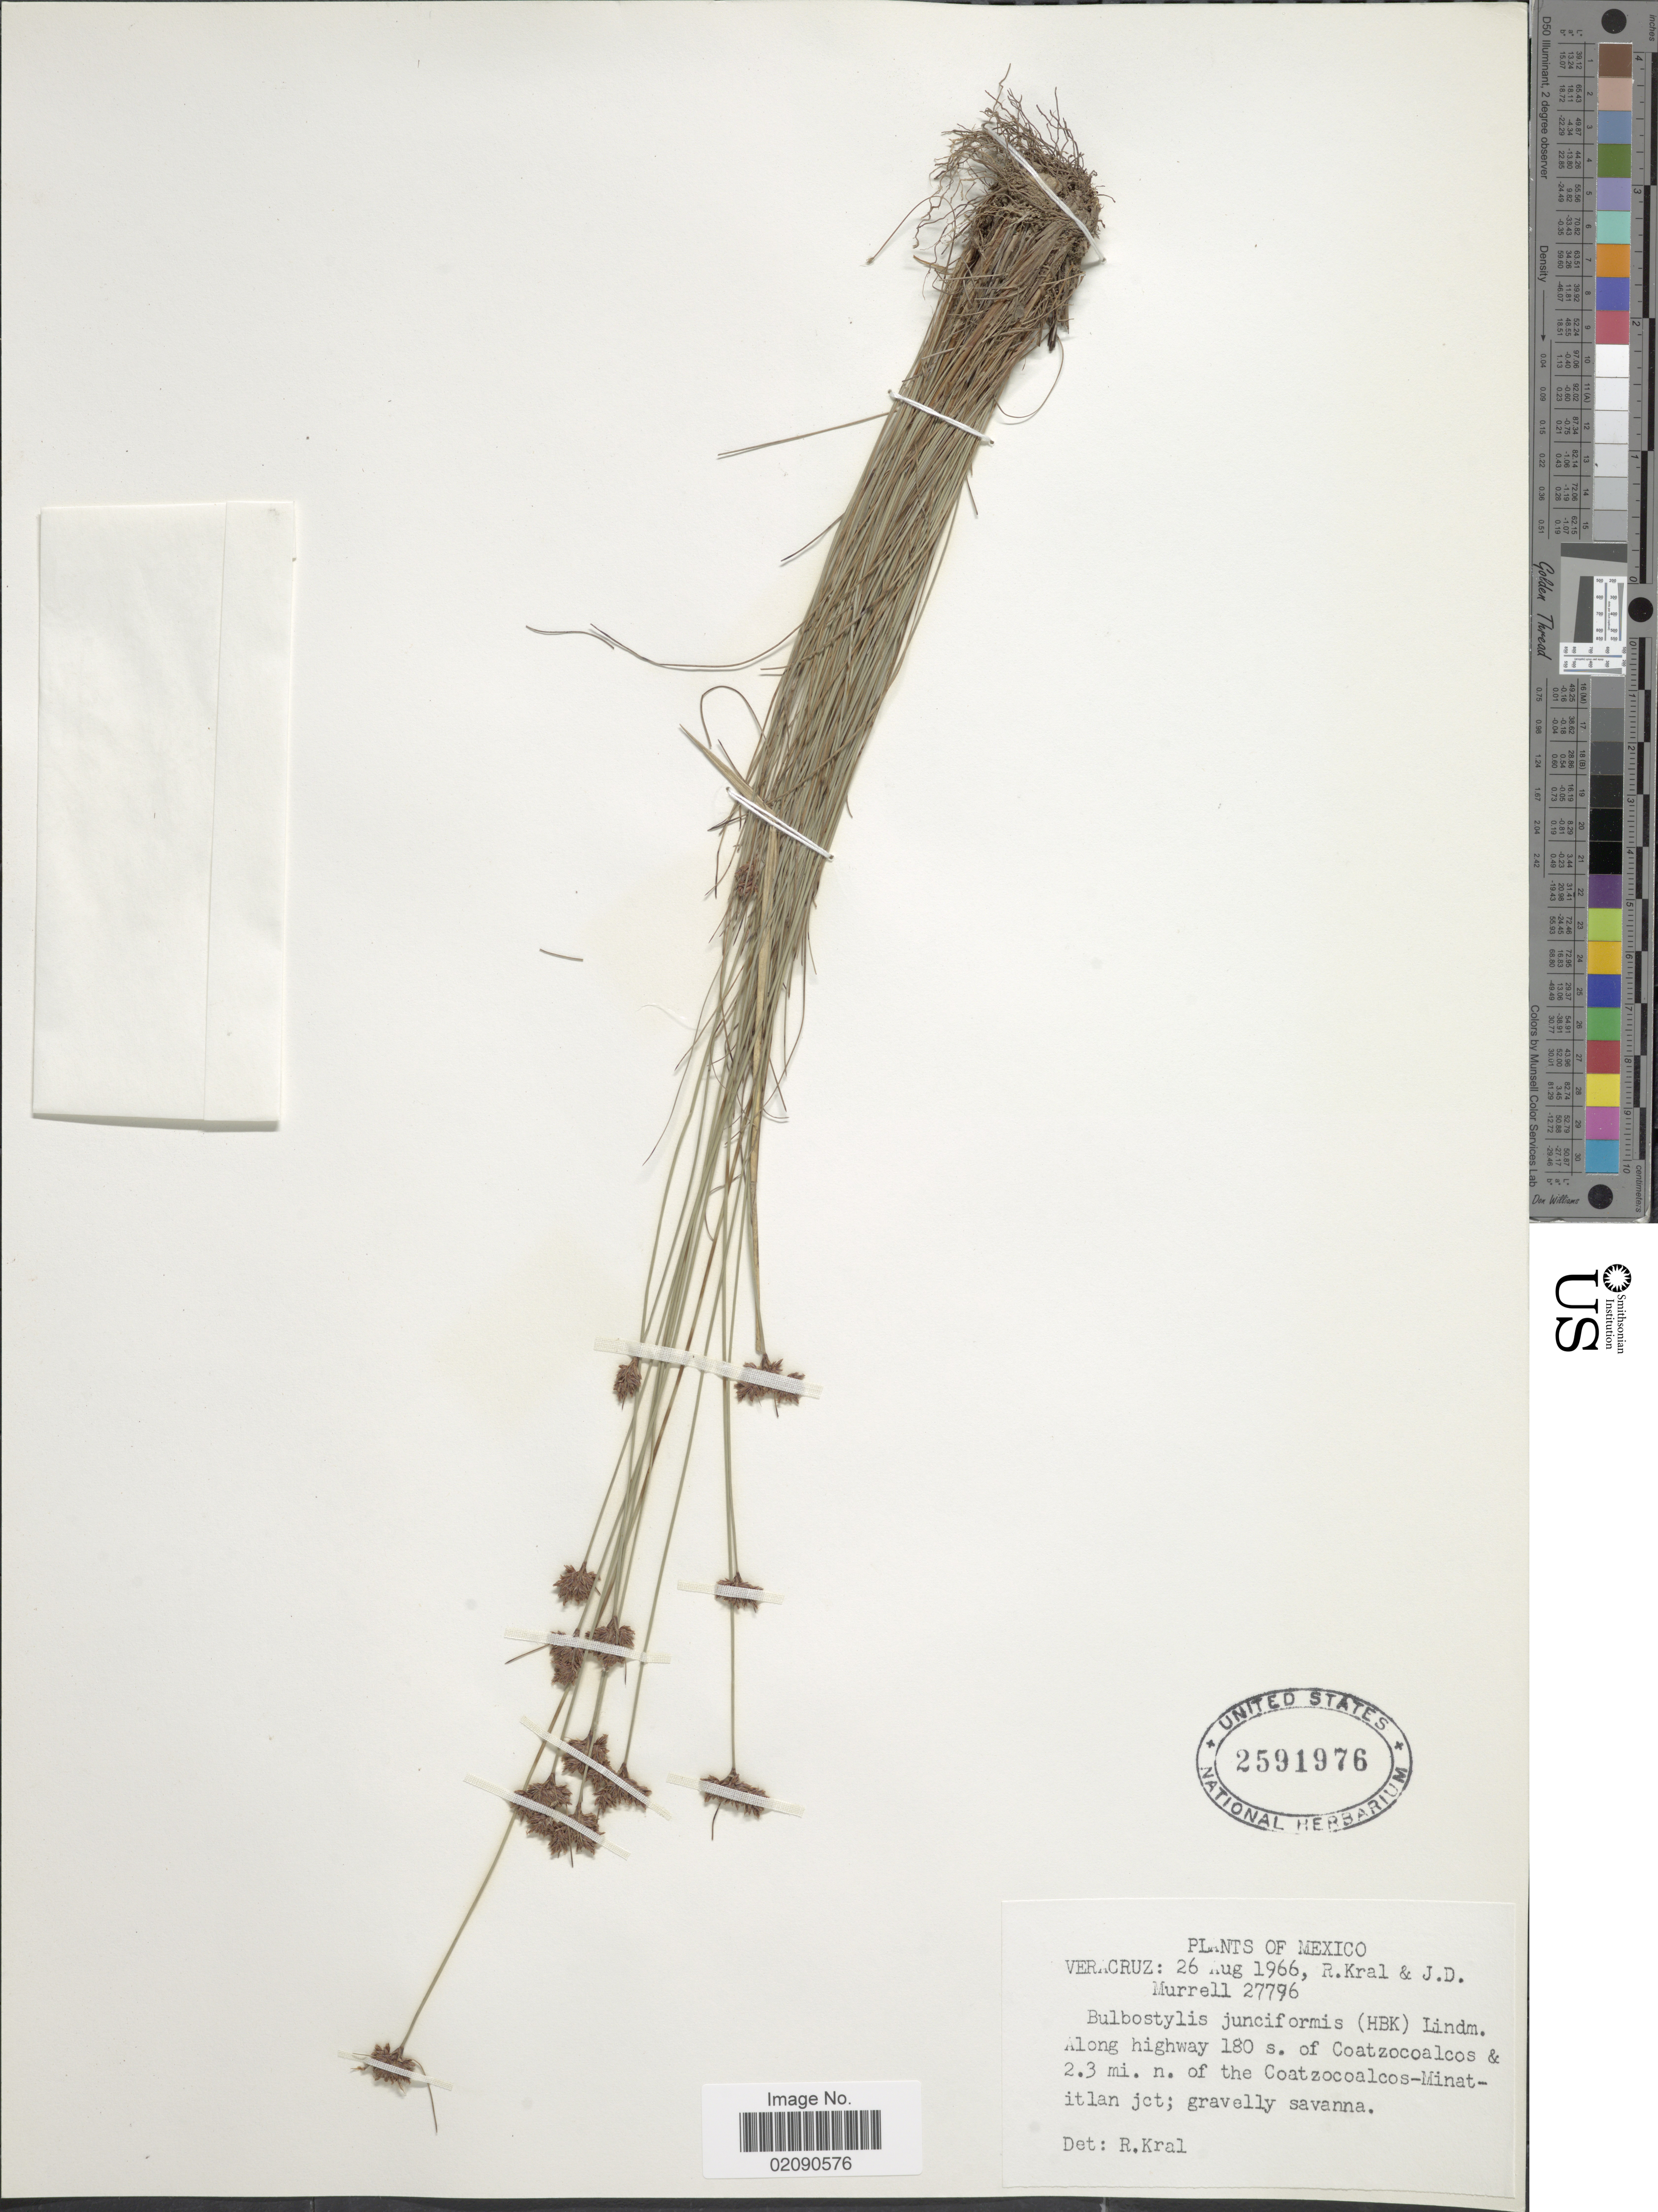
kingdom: Plantae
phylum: Tracheophyta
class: Liliopsida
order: Poales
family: Cyperaceae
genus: Bulbostylis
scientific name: Bulbostylis junciformis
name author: (Kunth) C.B. Clarke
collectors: R. Kral & J. Murrell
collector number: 27776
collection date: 1966-08-26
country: Mexico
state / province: Veracruz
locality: Veracruz; Along highway 180 s. of Coatzocoalcos & 2.3 mi n of the Coatzocoalcos-Minatitlan jct; gravelly savanna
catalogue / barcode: US 2591976